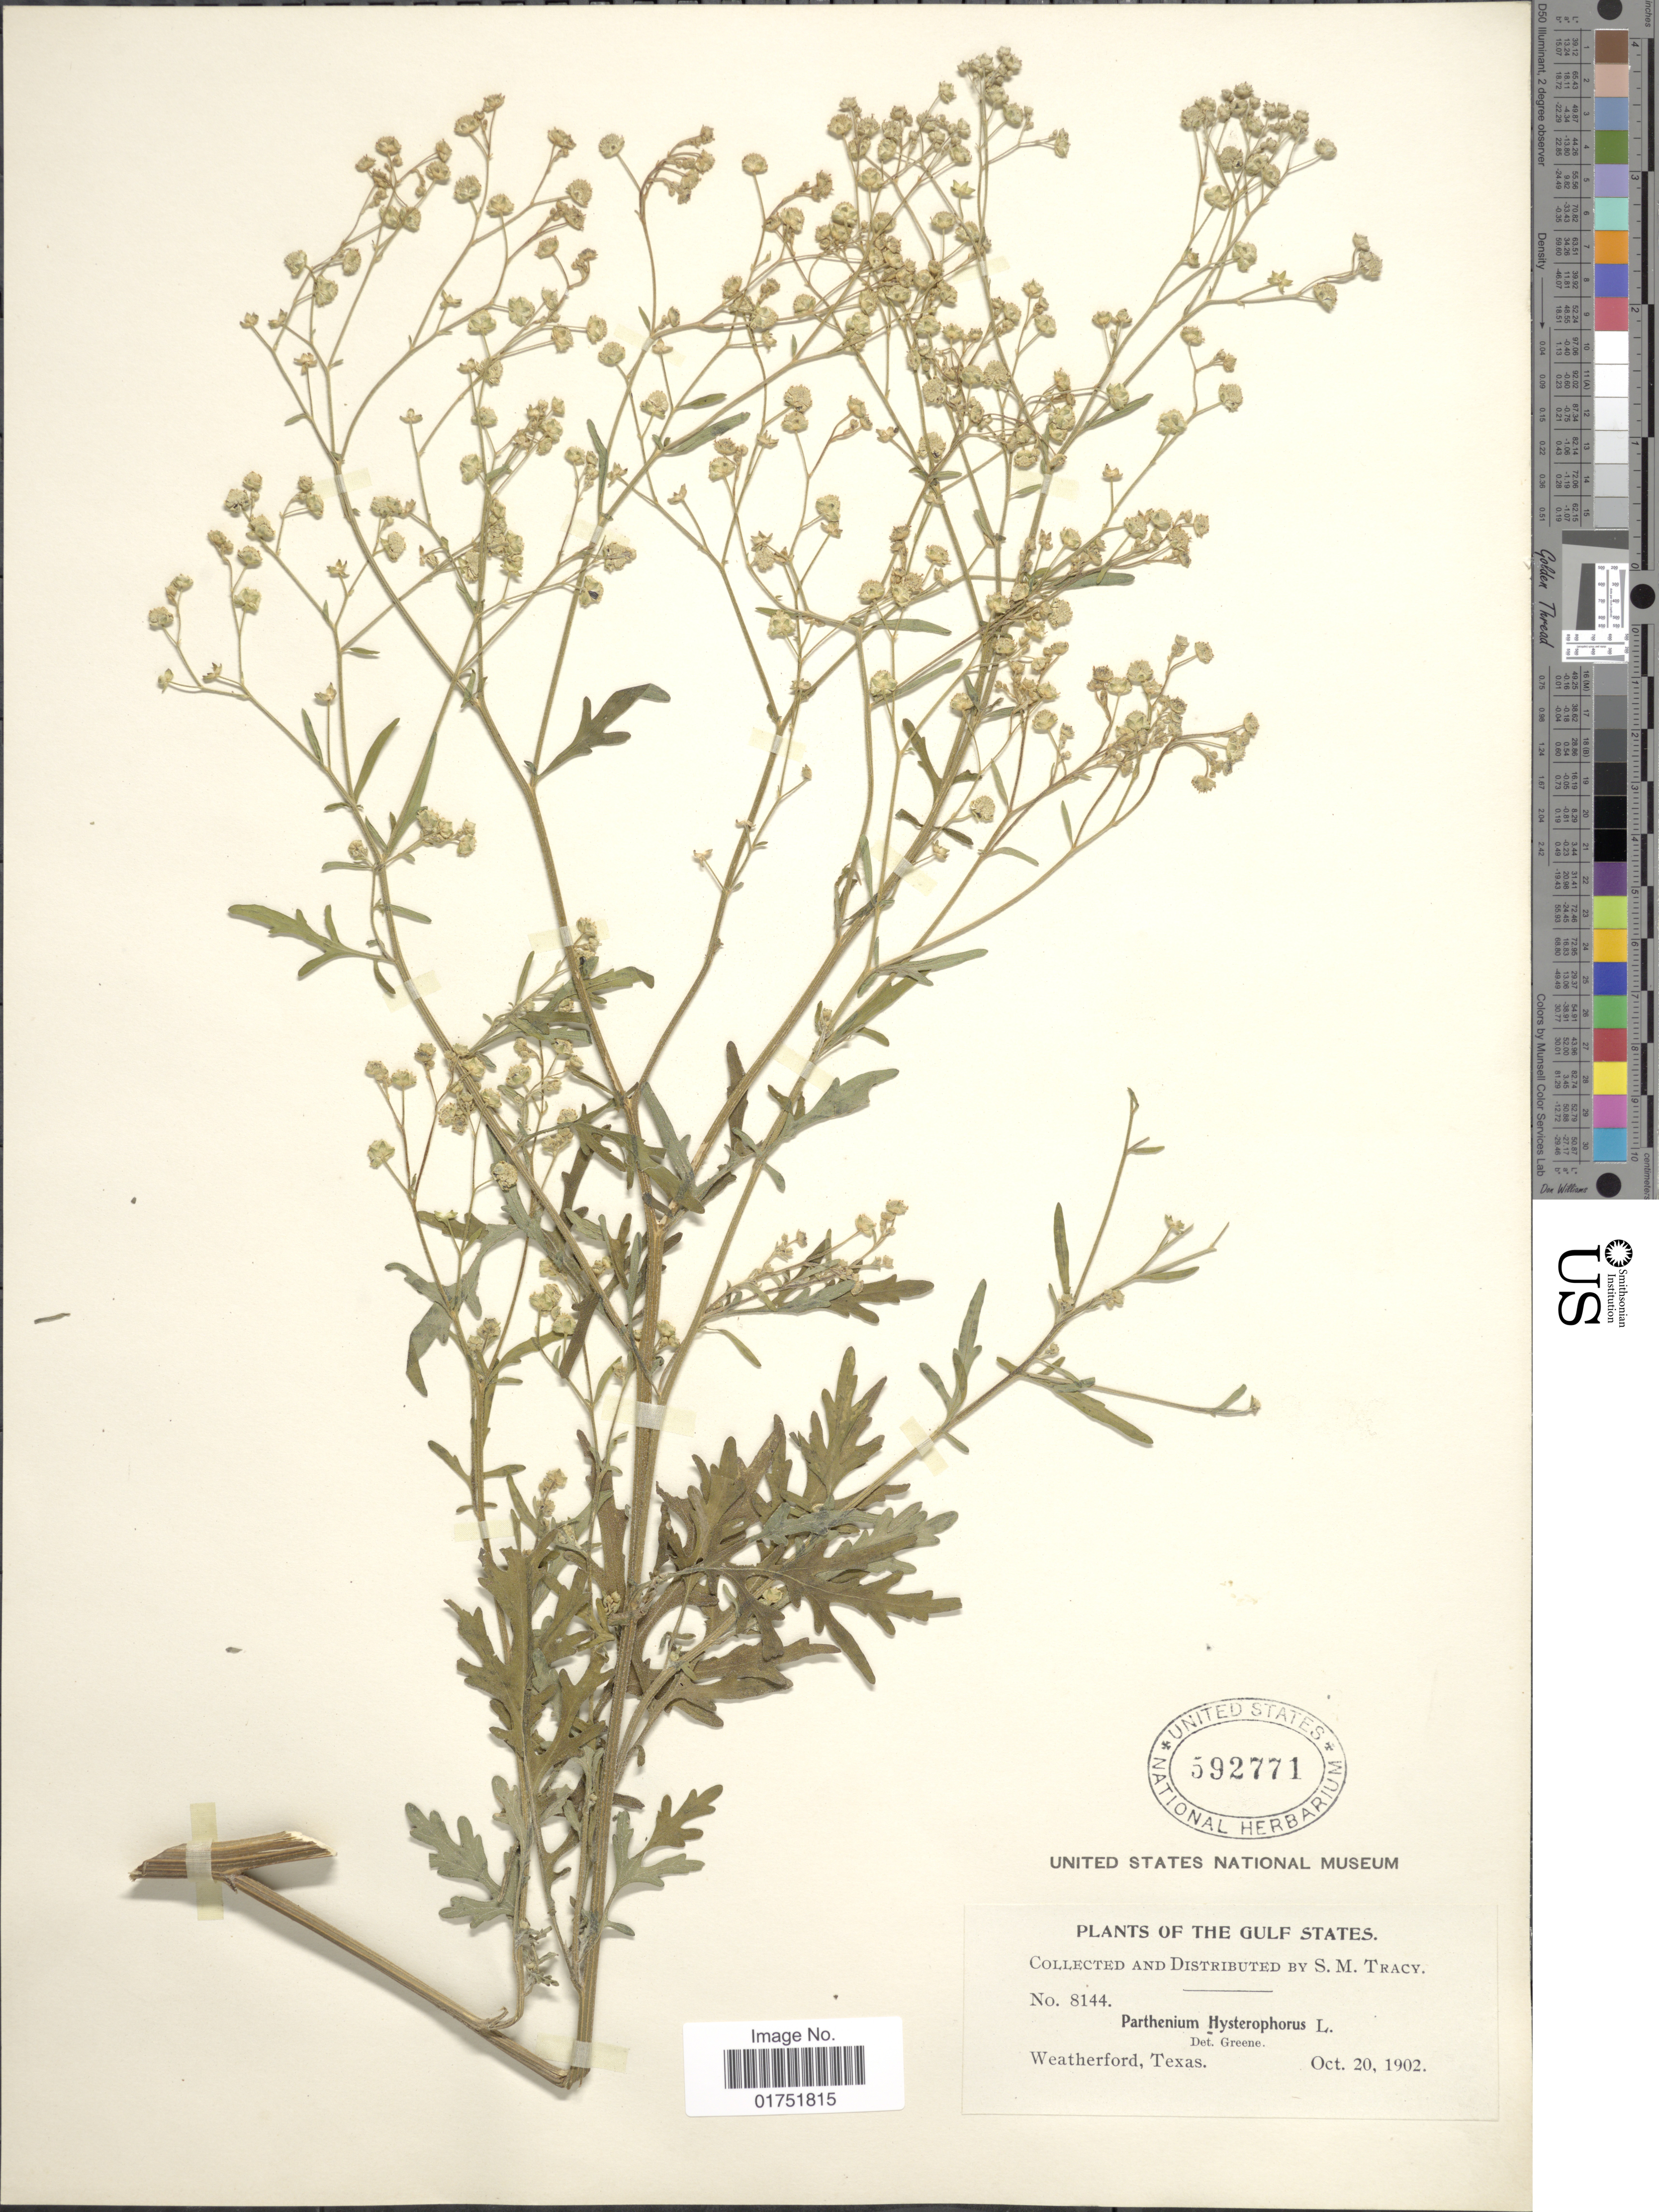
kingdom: Plantae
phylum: Tracheophyta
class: Magnoliopsida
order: Asterales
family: Asteraceae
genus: Parthenium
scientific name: Parthenium hysterophorus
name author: L.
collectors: S. M. Tracy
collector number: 8144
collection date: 1902-10-20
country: United States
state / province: Texas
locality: The Gulf States, Weatherford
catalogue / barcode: US 592771